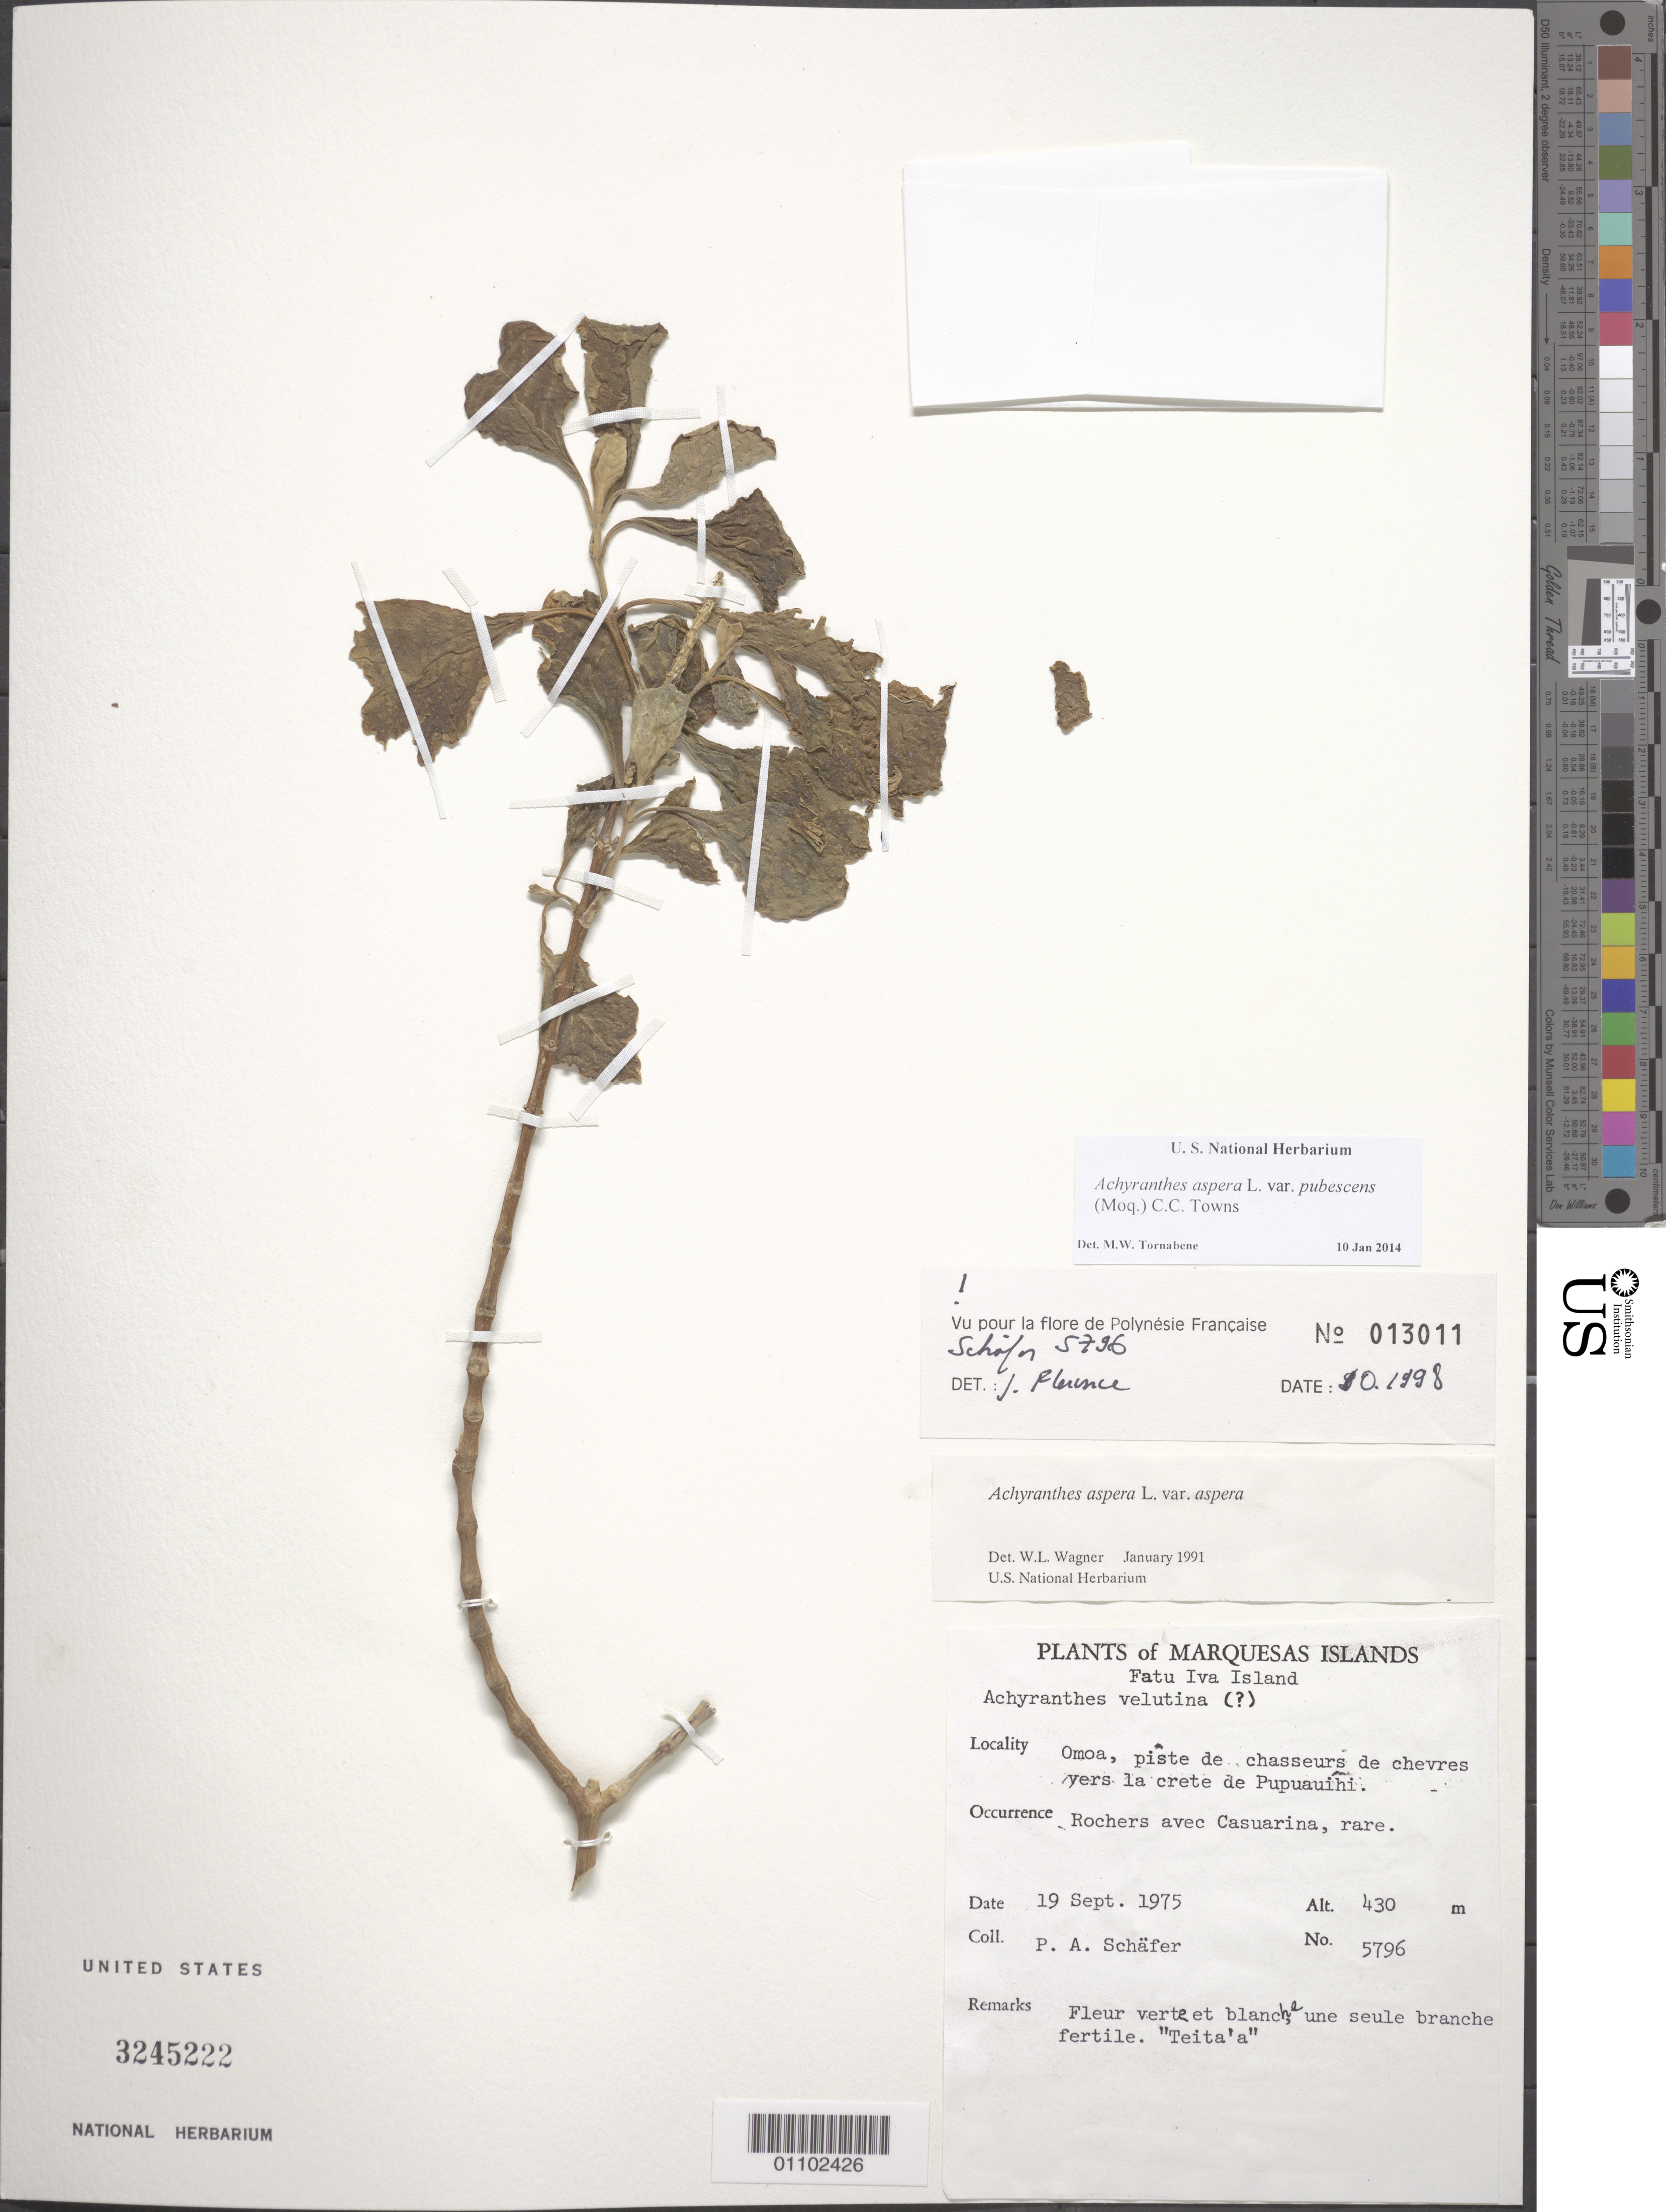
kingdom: Plantae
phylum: Tracheophyta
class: Magnoliopsida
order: Caryophyllales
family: Amaranthaceae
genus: Achyranthes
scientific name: Achyranthes aspera var. pubescens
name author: (Moq.) C. C. Towns.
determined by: Tornabene, Michael W., (BOT), Smithsonian Institution - National Museum of Natural History (UNITED STATES)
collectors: P. A. Schäfer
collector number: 5796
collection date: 1975-09-19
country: French Polynesia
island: Fatu Hiva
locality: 'Omo'a, pîste des chasseurs de chèvres vers la crête de Pupuauihi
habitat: Rochers avec Casuarina, rare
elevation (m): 430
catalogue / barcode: US 3245222